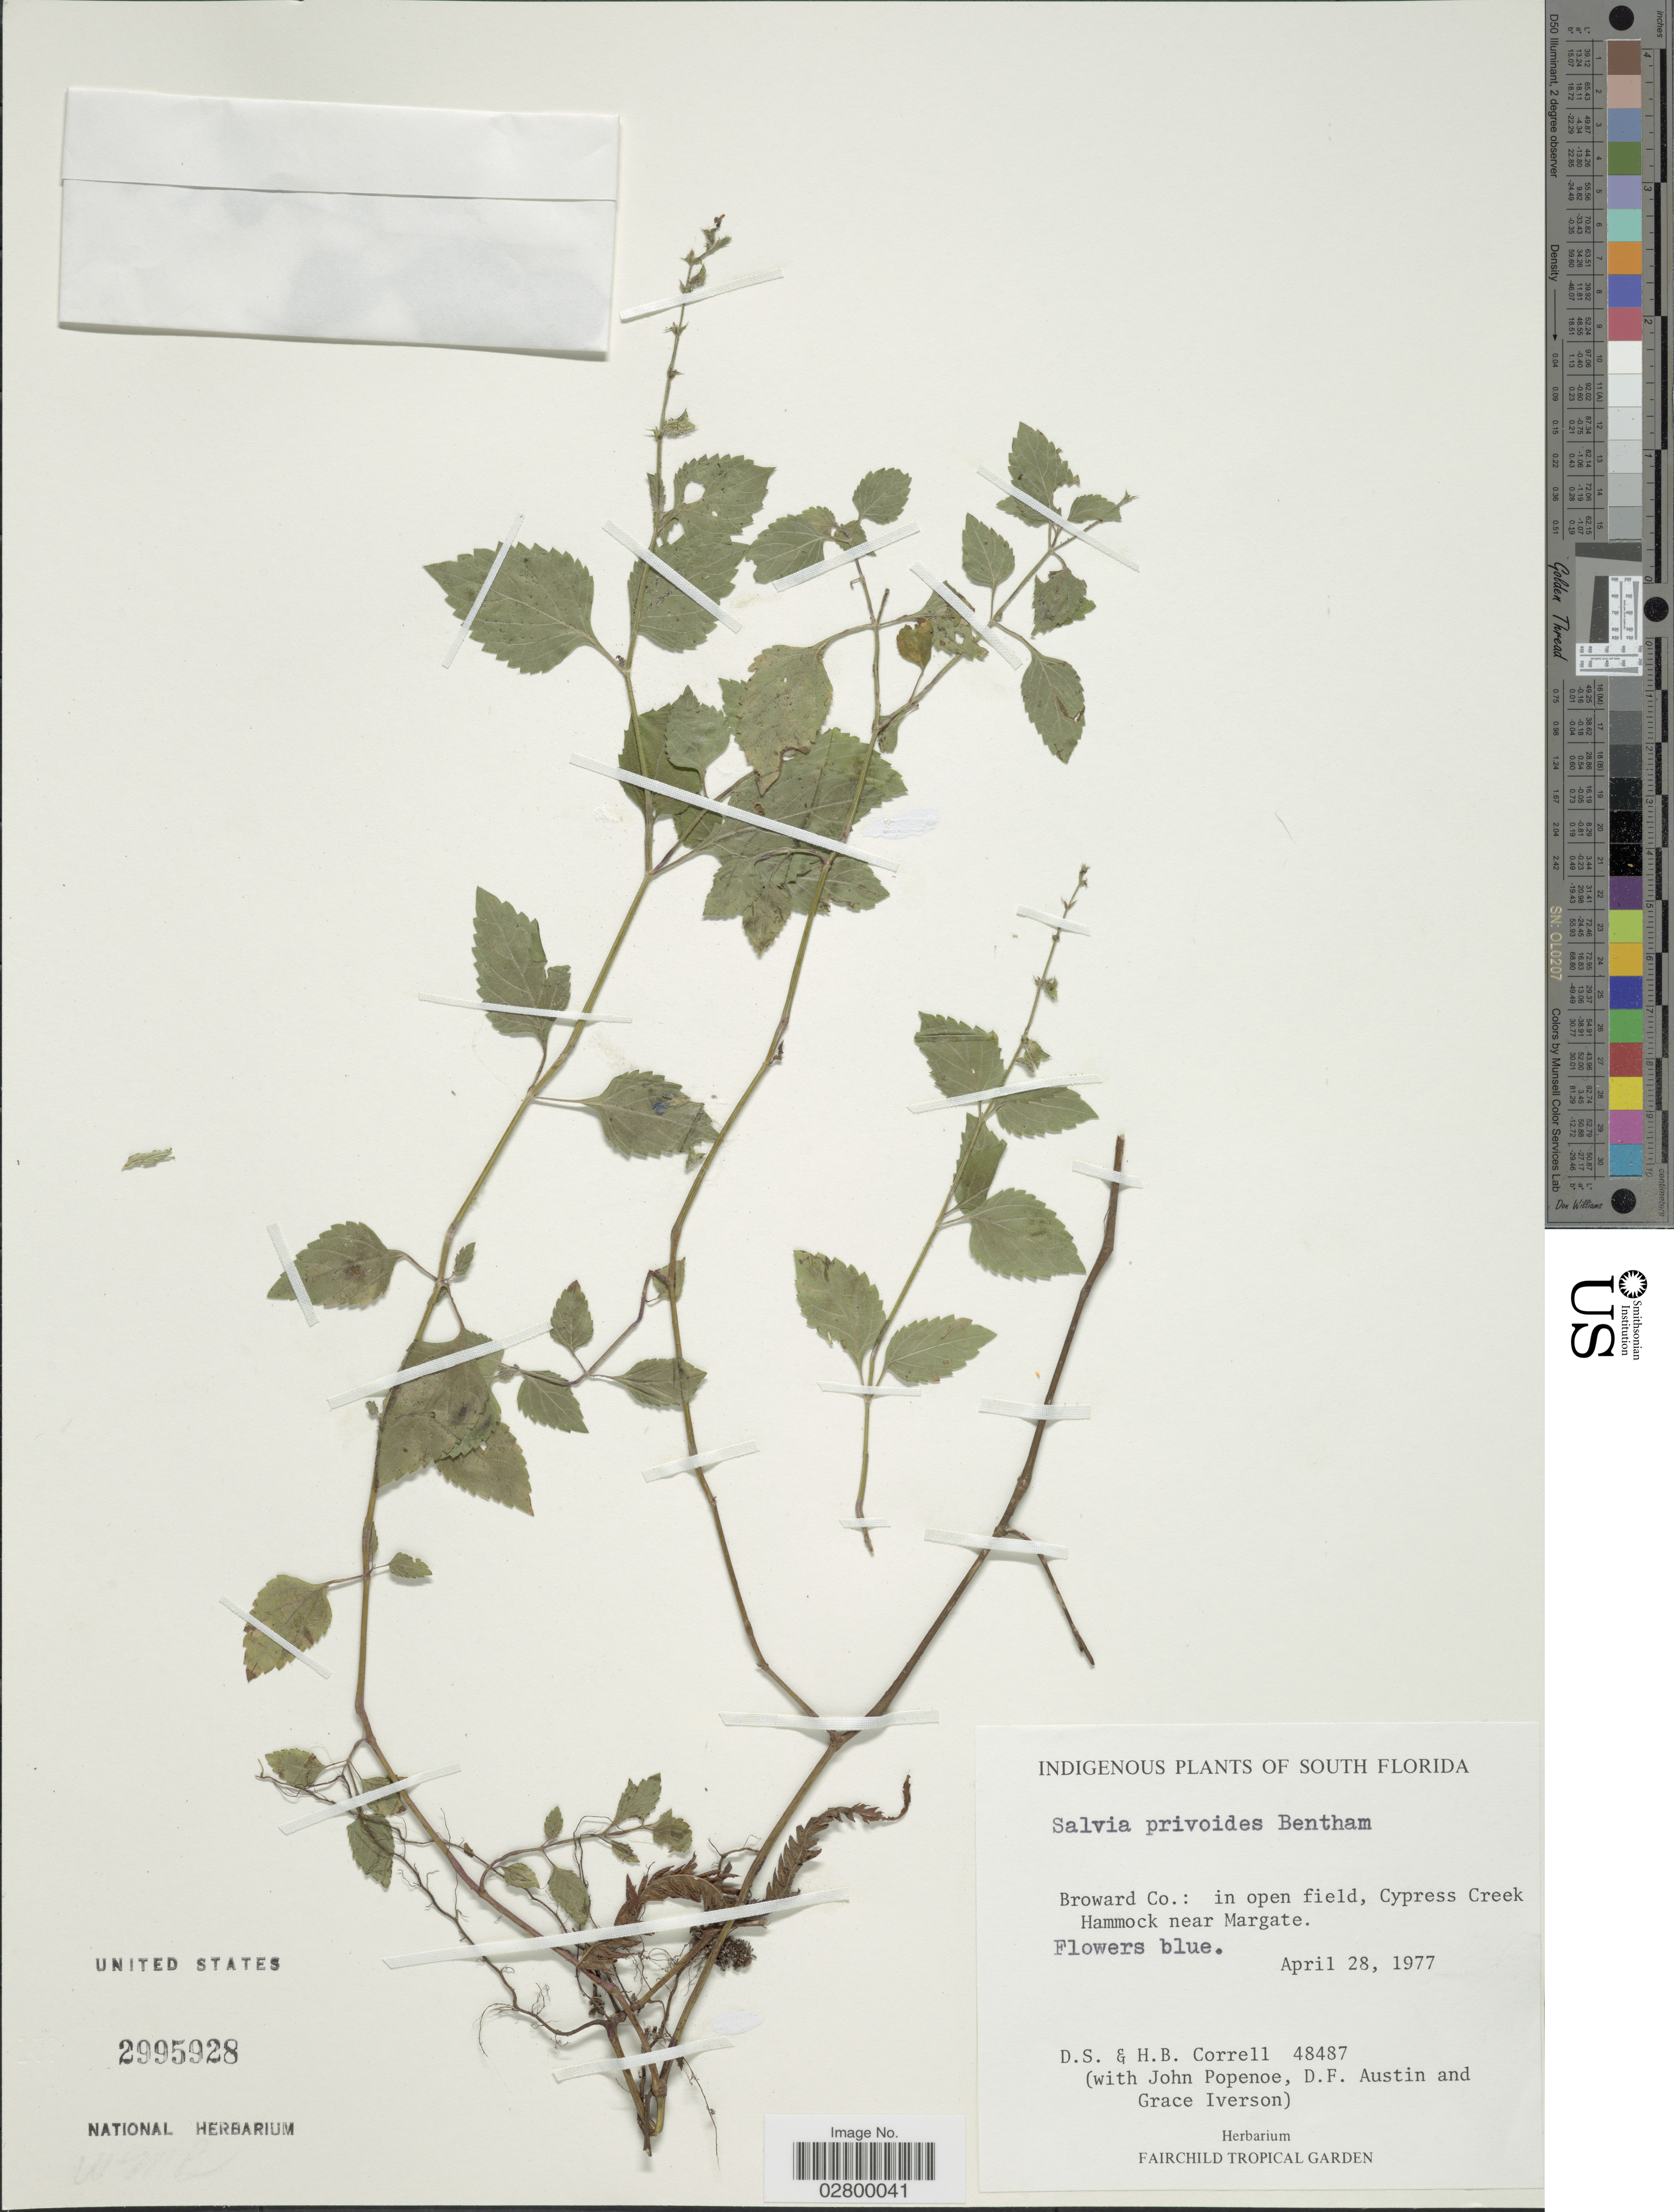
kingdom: Plantae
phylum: Tracheophyta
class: Magnoliopsida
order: Lamiales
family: Lamiaceae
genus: Salvia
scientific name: Salvia privoides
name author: Benth.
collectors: D. S. Correll, H. Correll, J. Popenoe, D. Austin & G. Iverson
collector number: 48487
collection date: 1977-04-28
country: United States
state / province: Florida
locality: South Florida. Broward Co.: in open field, Cypress Creek Hammock near Margate.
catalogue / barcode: US 2995928